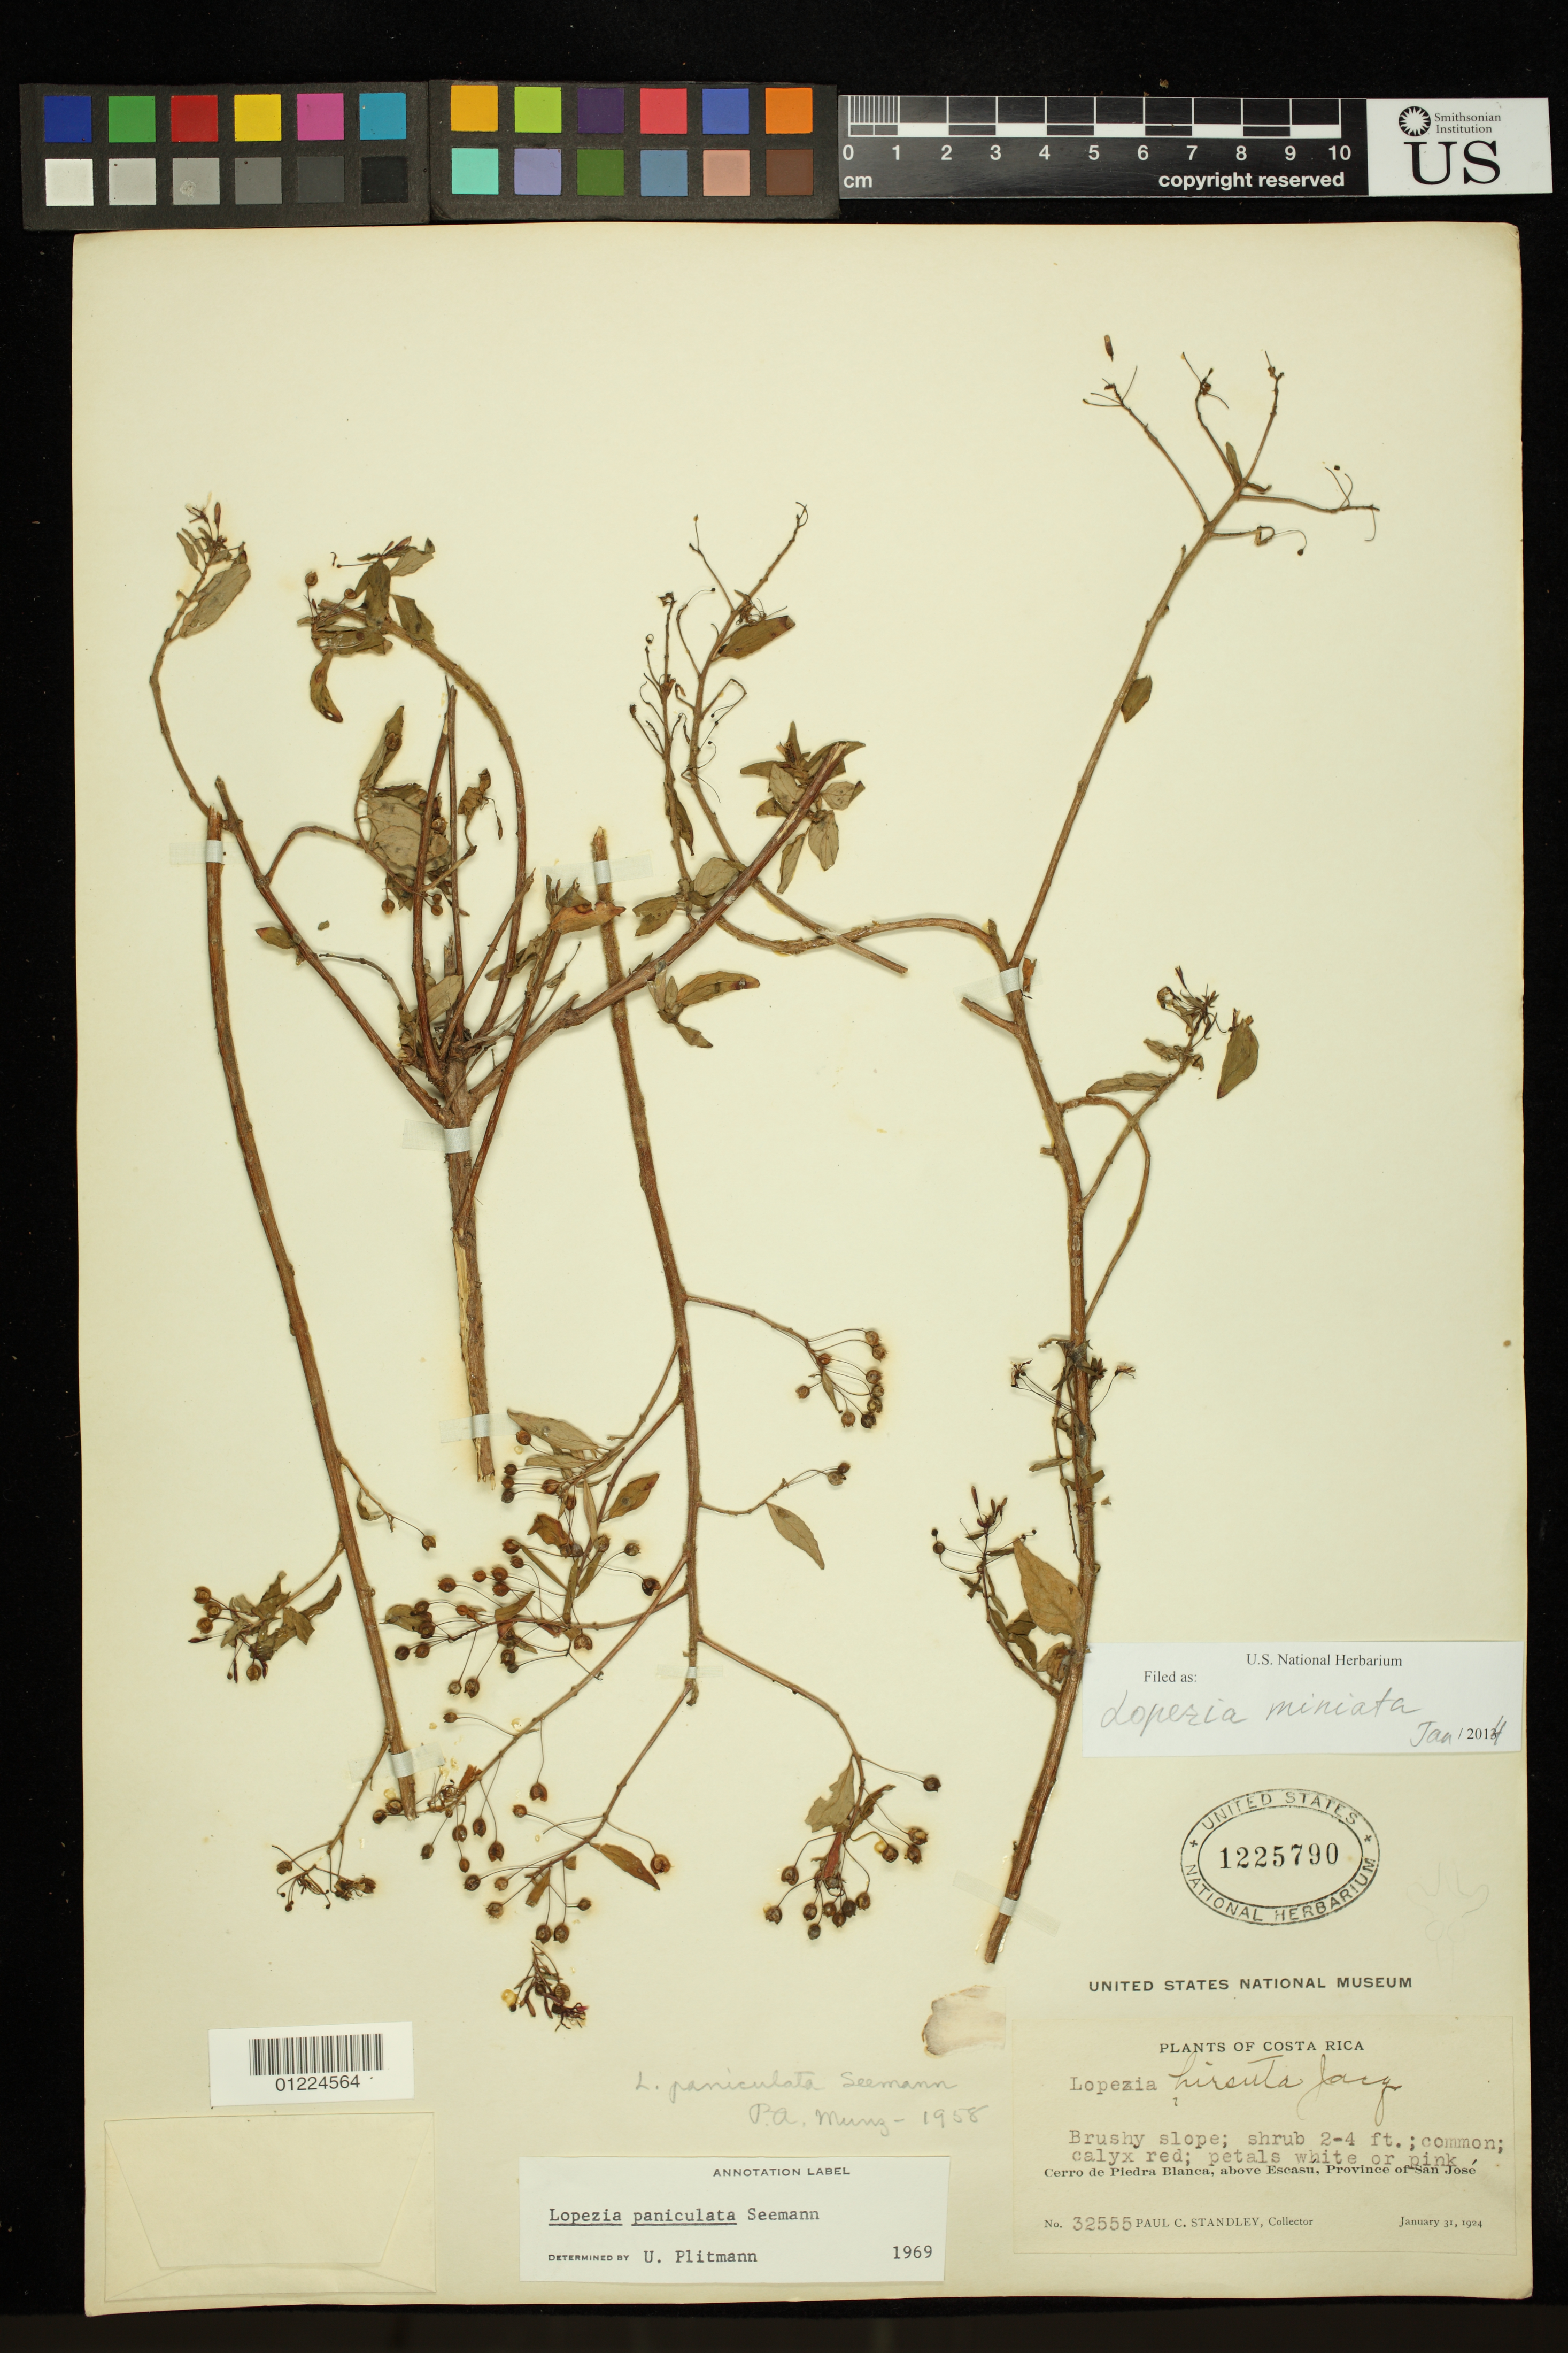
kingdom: Plantae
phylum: Tracheophyta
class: Magnoliopsida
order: Myrtales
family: Onagraceae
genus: Lopezia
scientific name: Lopezia miniata subsp. paniculata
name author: (Seem.) Plitmann et al.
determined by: Wagner, W. L., (BOT), Smithsonian Institution - National Museum of Natural History (UNITED STATES)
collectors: P. C. Standley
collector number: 32555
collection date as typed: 31 Jan 1924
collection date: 1924-01-31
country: Costa Rica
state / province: San José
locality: Cerro de Piedra Blanca, above Escasú.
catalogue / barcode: US 1225790